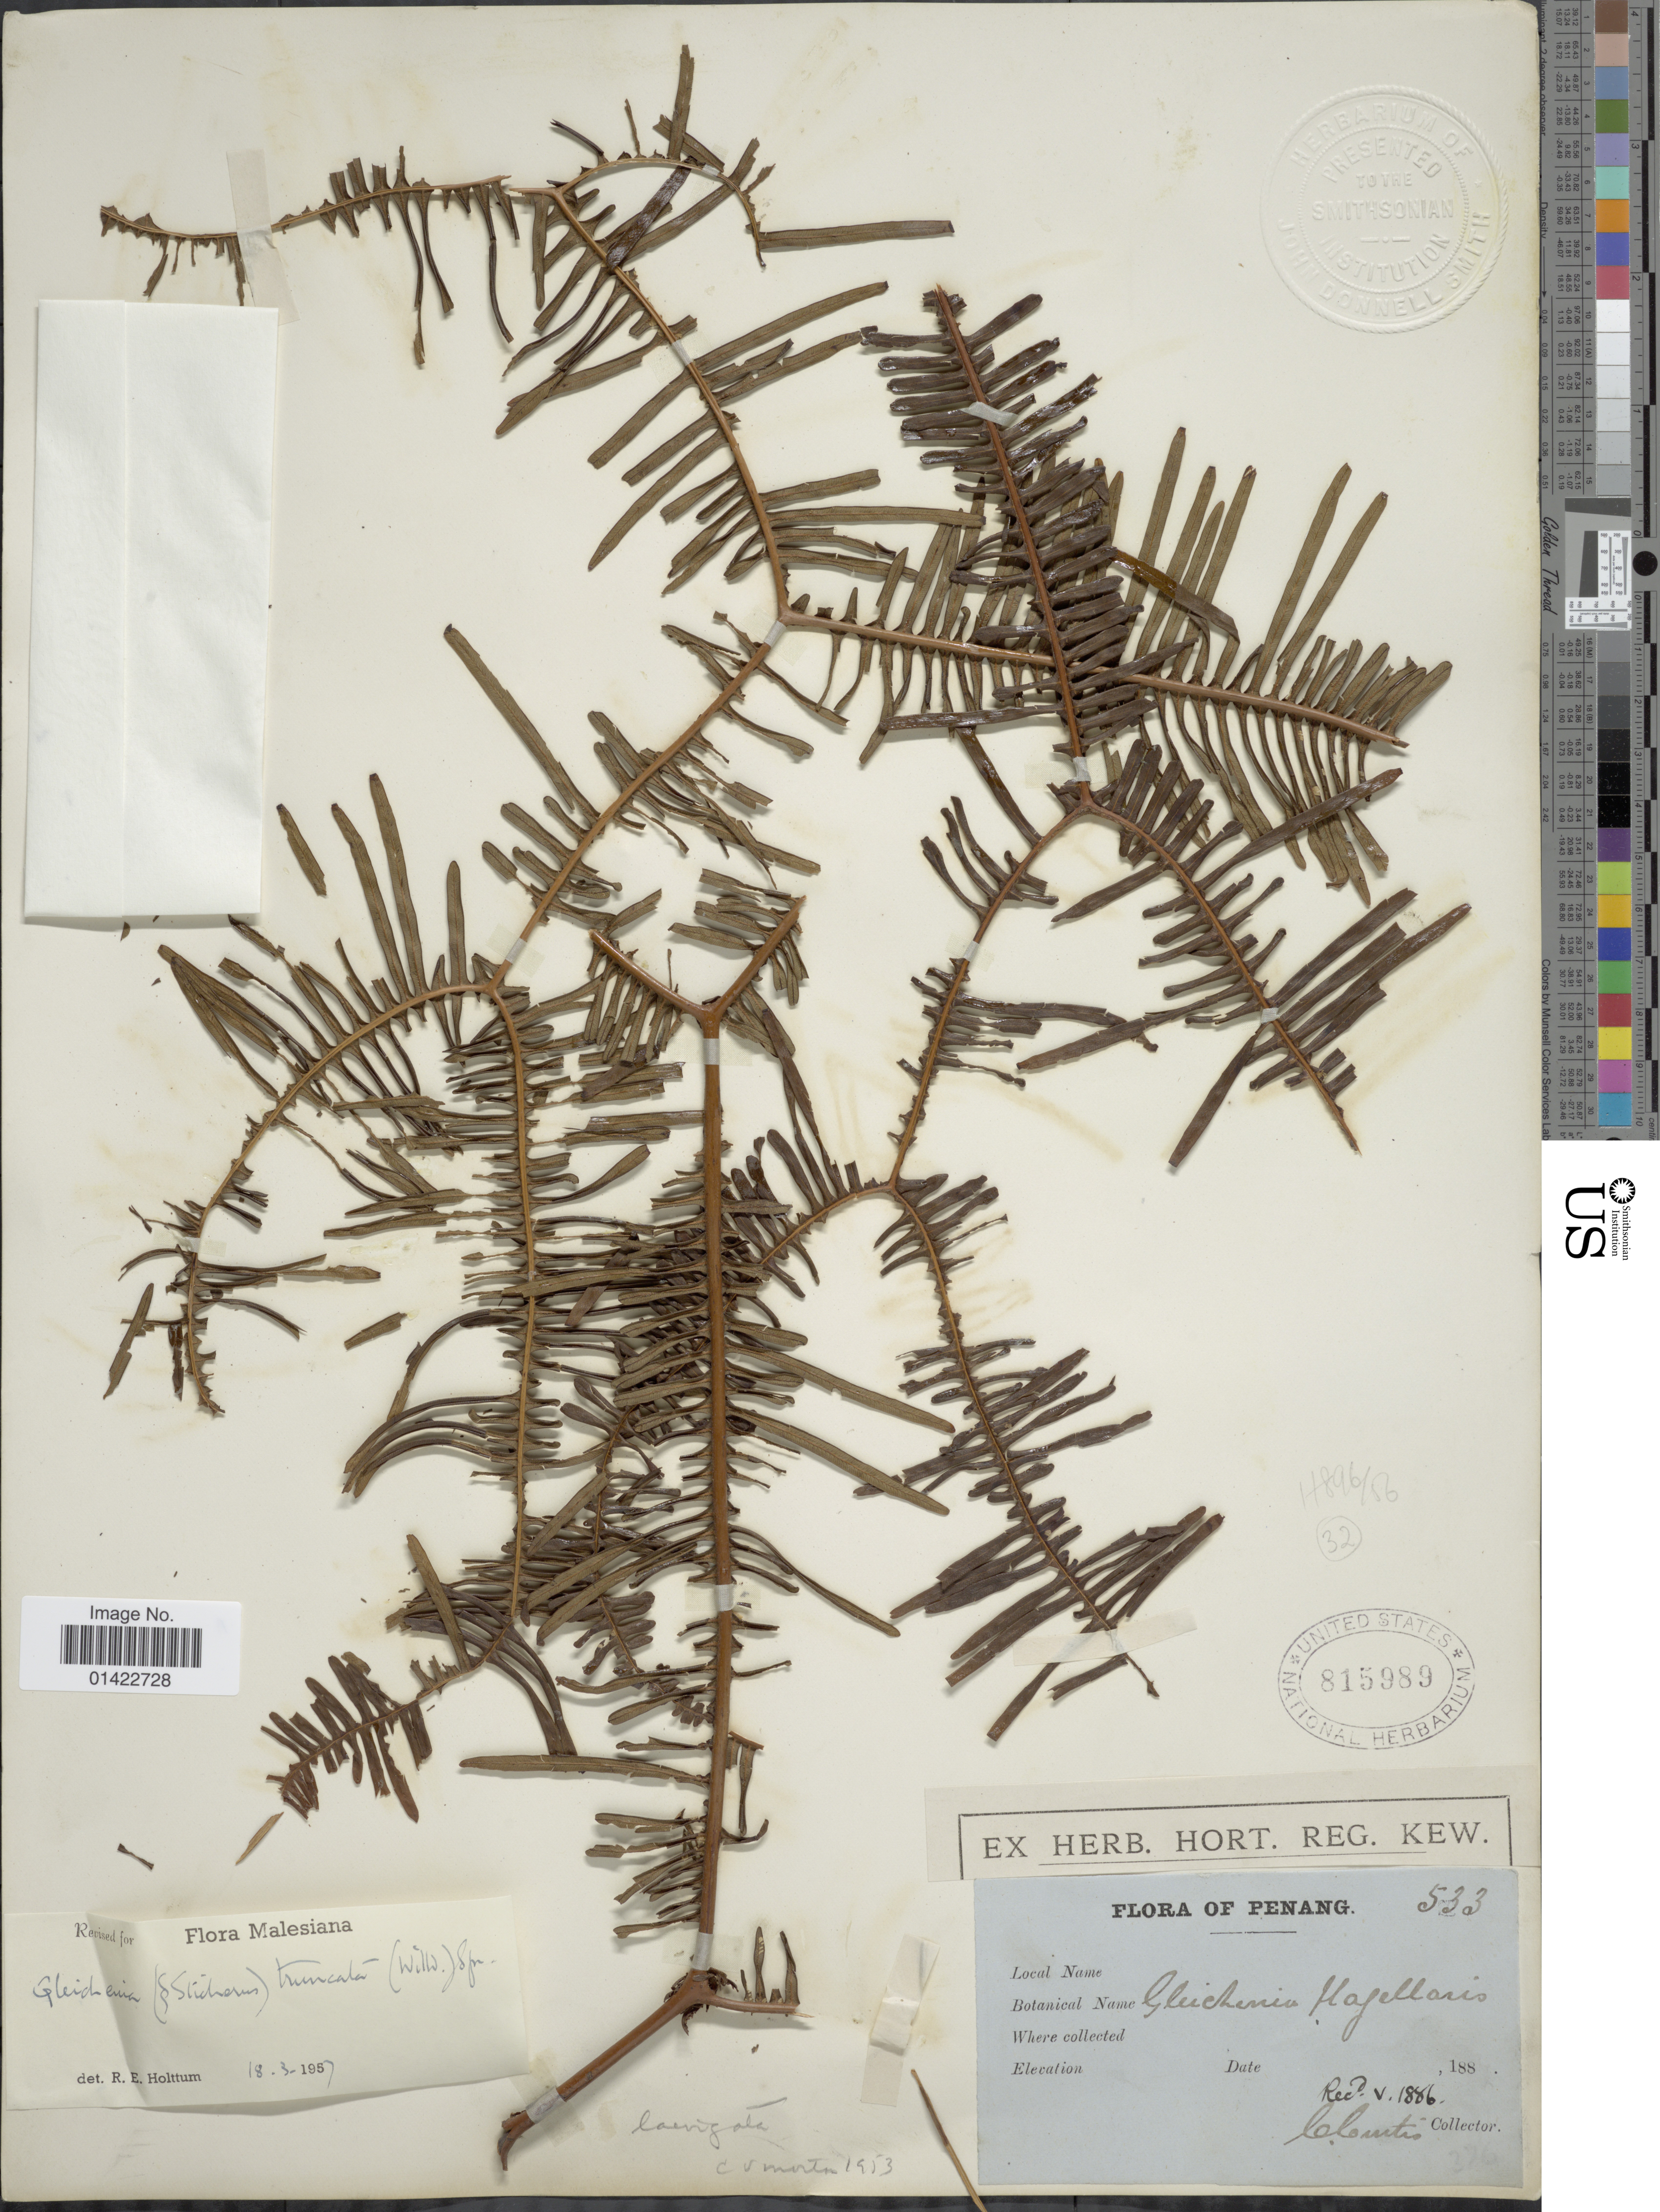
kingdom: Plantae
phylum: Tracheophyta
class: Polypodiopsida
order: Gleicheniales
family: Gleicheniaceae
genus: Sticherus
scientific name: Sticherus truncatus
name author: (Willd.) Nakai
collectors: Clemtis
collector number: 533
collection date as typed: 188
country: Malaysia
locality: Penang.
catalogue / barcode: US 815989